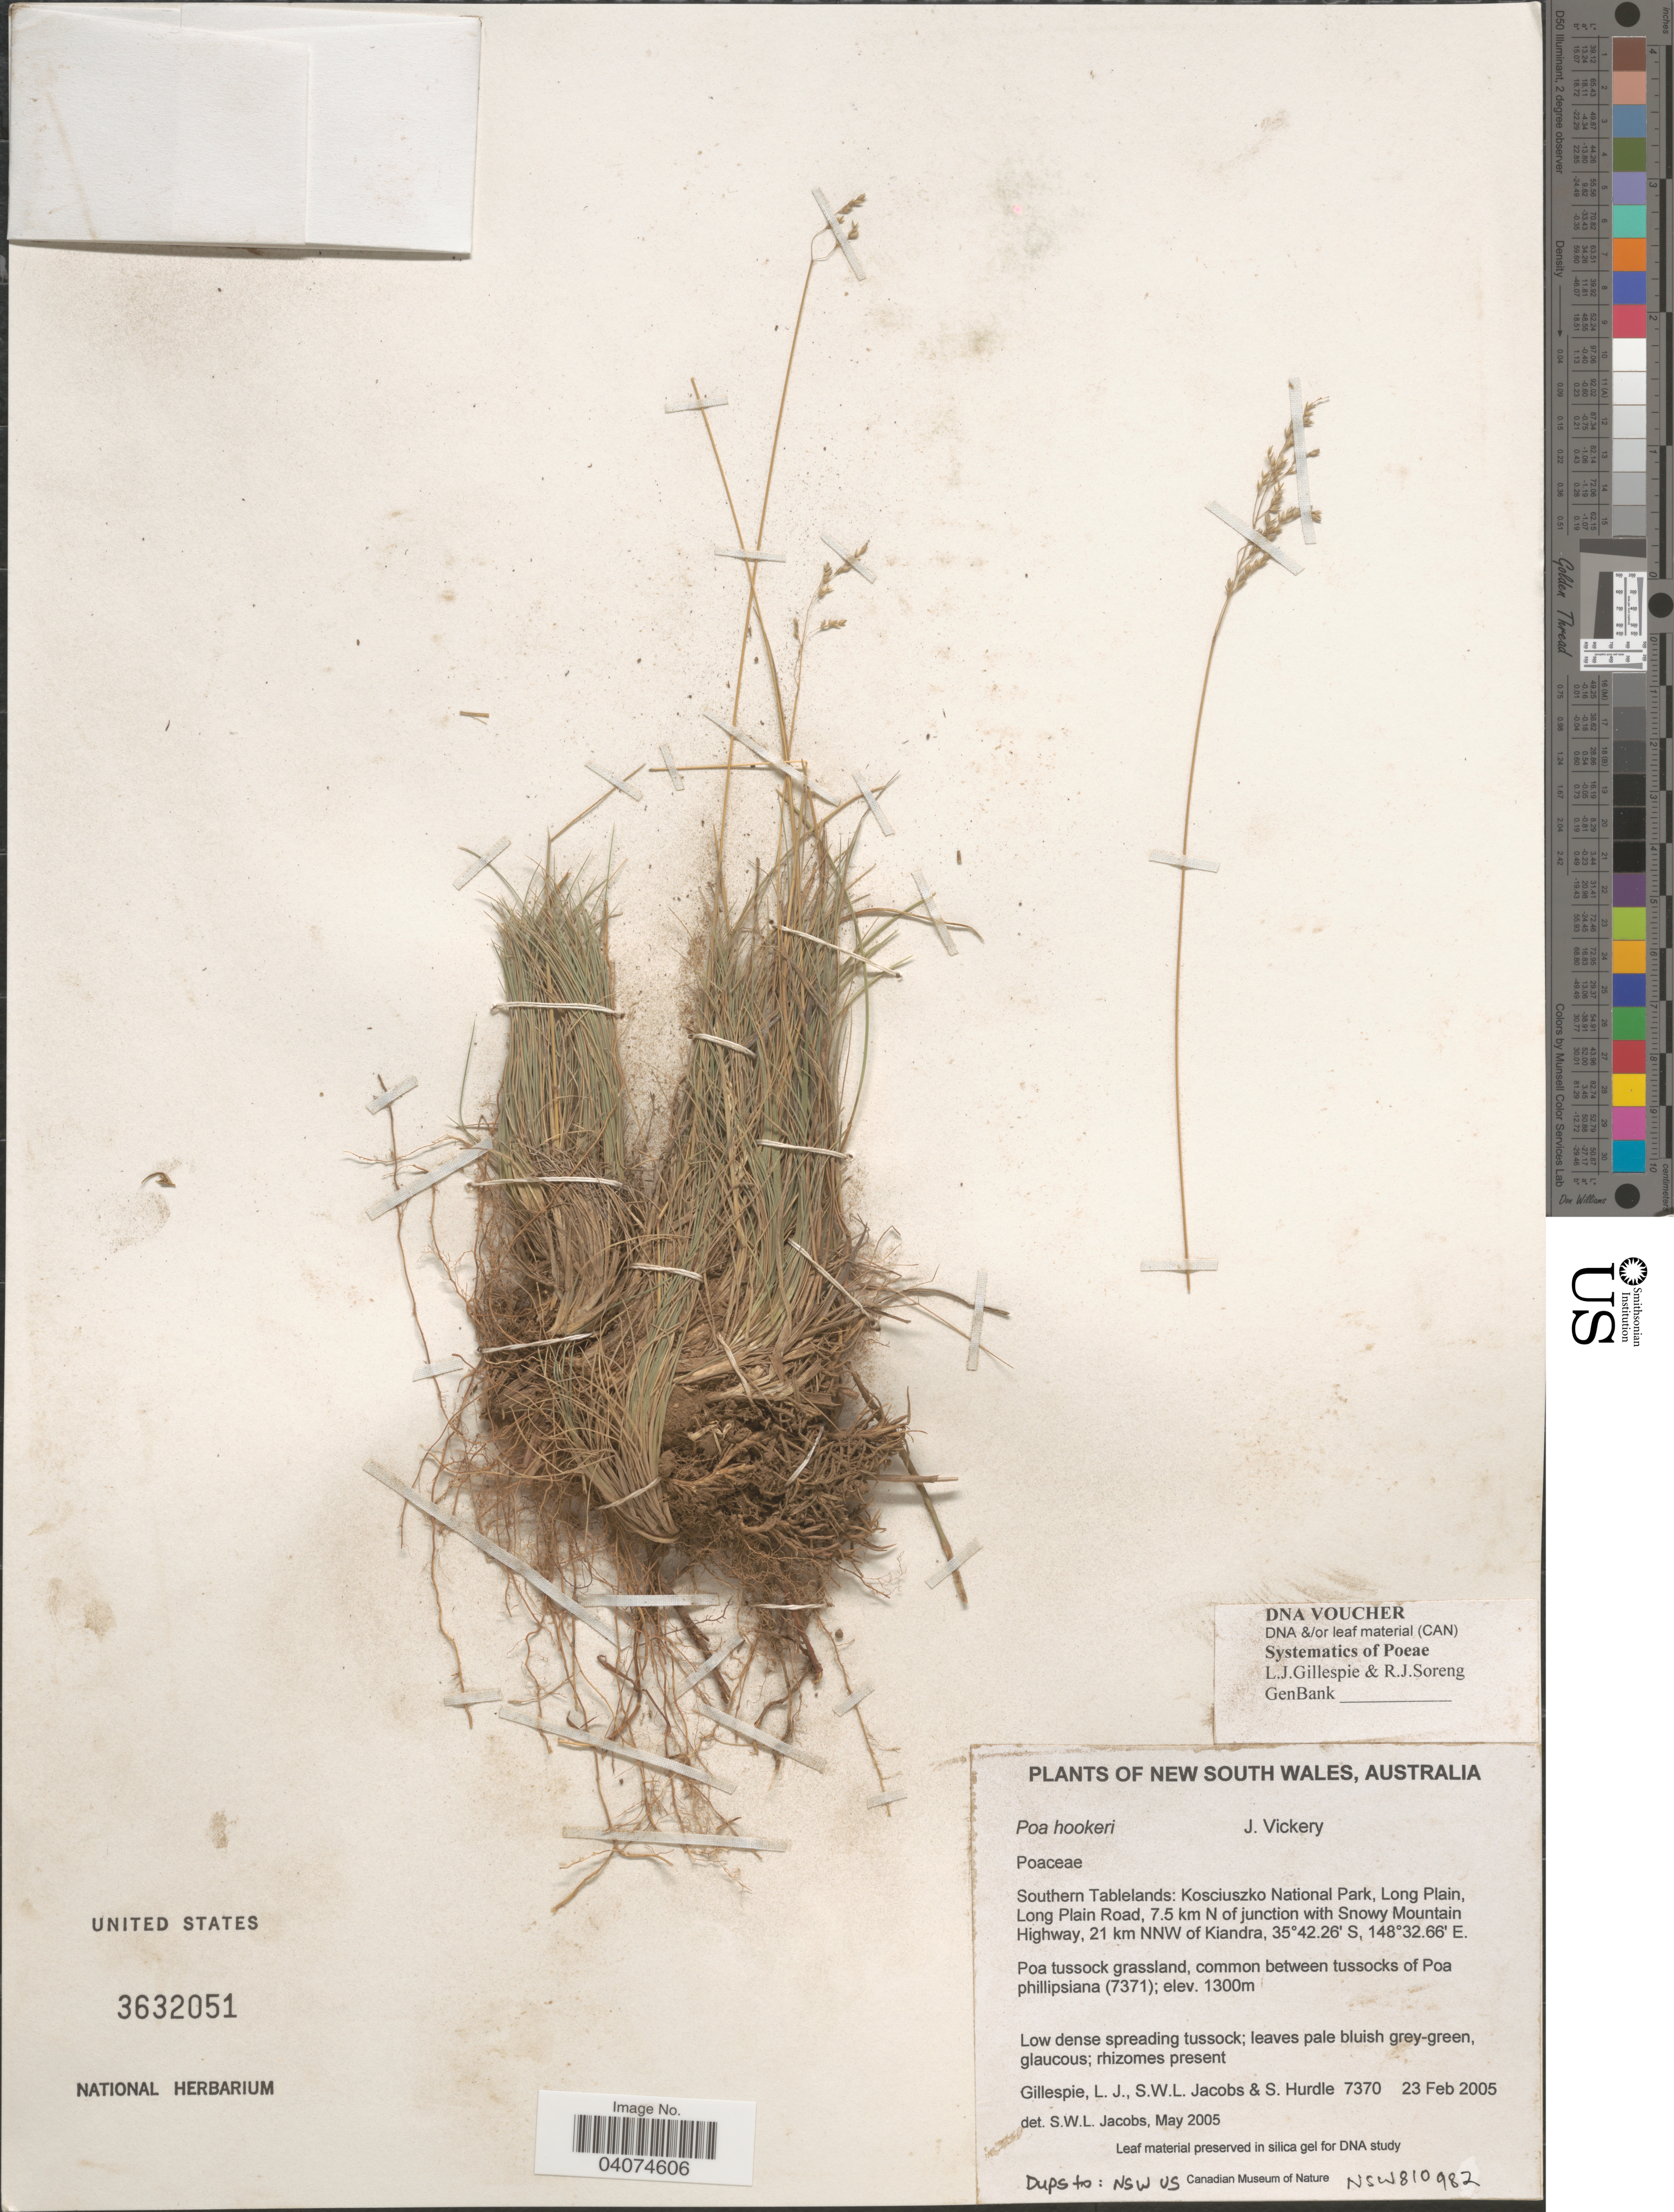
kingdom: Plantae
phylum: Tracheophyta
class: Liliopsida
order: Poales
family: Poaceae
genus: Poa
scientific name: Poa hookeri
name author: Vickery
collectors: L. Gillespie, S. W. L. Jacobs & S. Hurdle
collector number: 7370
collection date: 2005-02-23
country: Australia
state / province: New South Wales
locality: Southern Tablelands: Kosciuszko National Park, Long Plain, Long Plain Road, 7.5 km N of junction with Snowy Mountain Highway, 21 km NNW of Kiandra.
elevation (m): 1300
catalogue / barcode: US 3632051